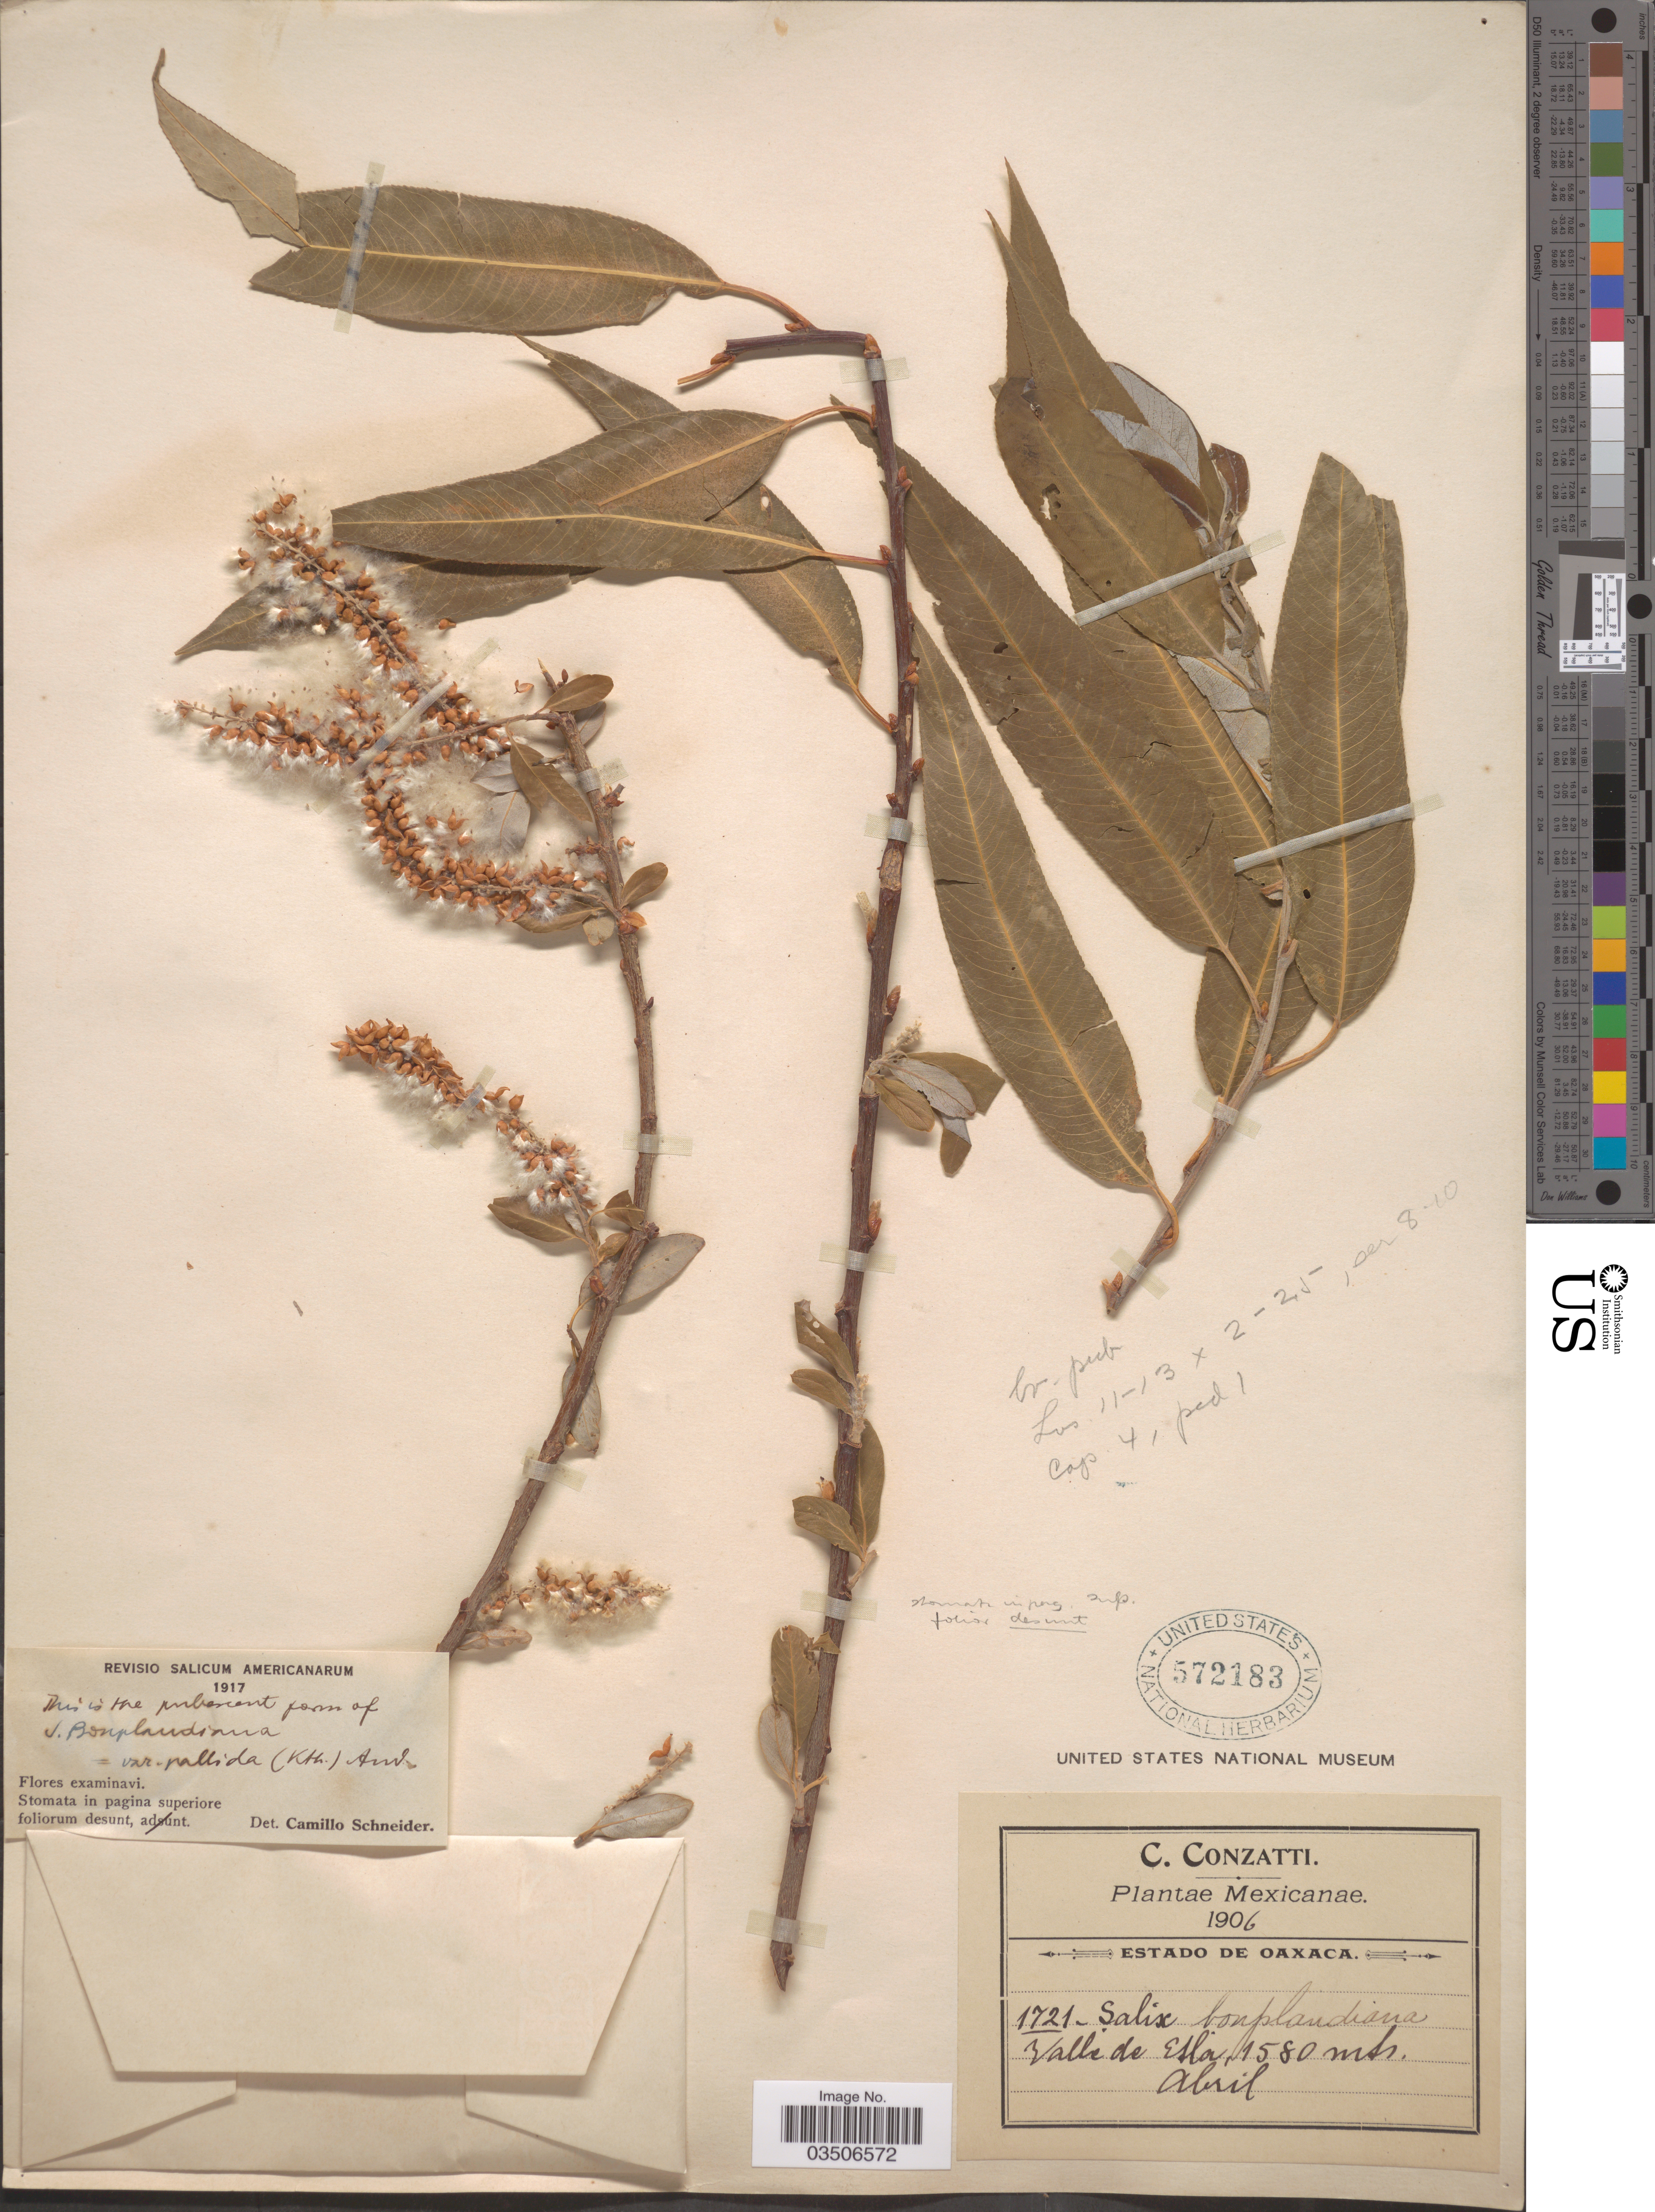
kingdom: Plantae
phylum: Tracheophyta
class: Magnoliopsida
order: Malpighiales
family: Salicaceae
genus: Salix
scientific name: Salix bonplandiana var. pallida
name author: (Kunth) Andersson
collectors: C. Conzatti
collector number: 1721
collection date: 1906-04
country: Mexico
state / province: Oaxaca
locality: Estado de Oaxaca. Valle de Etla.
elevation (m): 1580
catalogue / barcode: US 572183